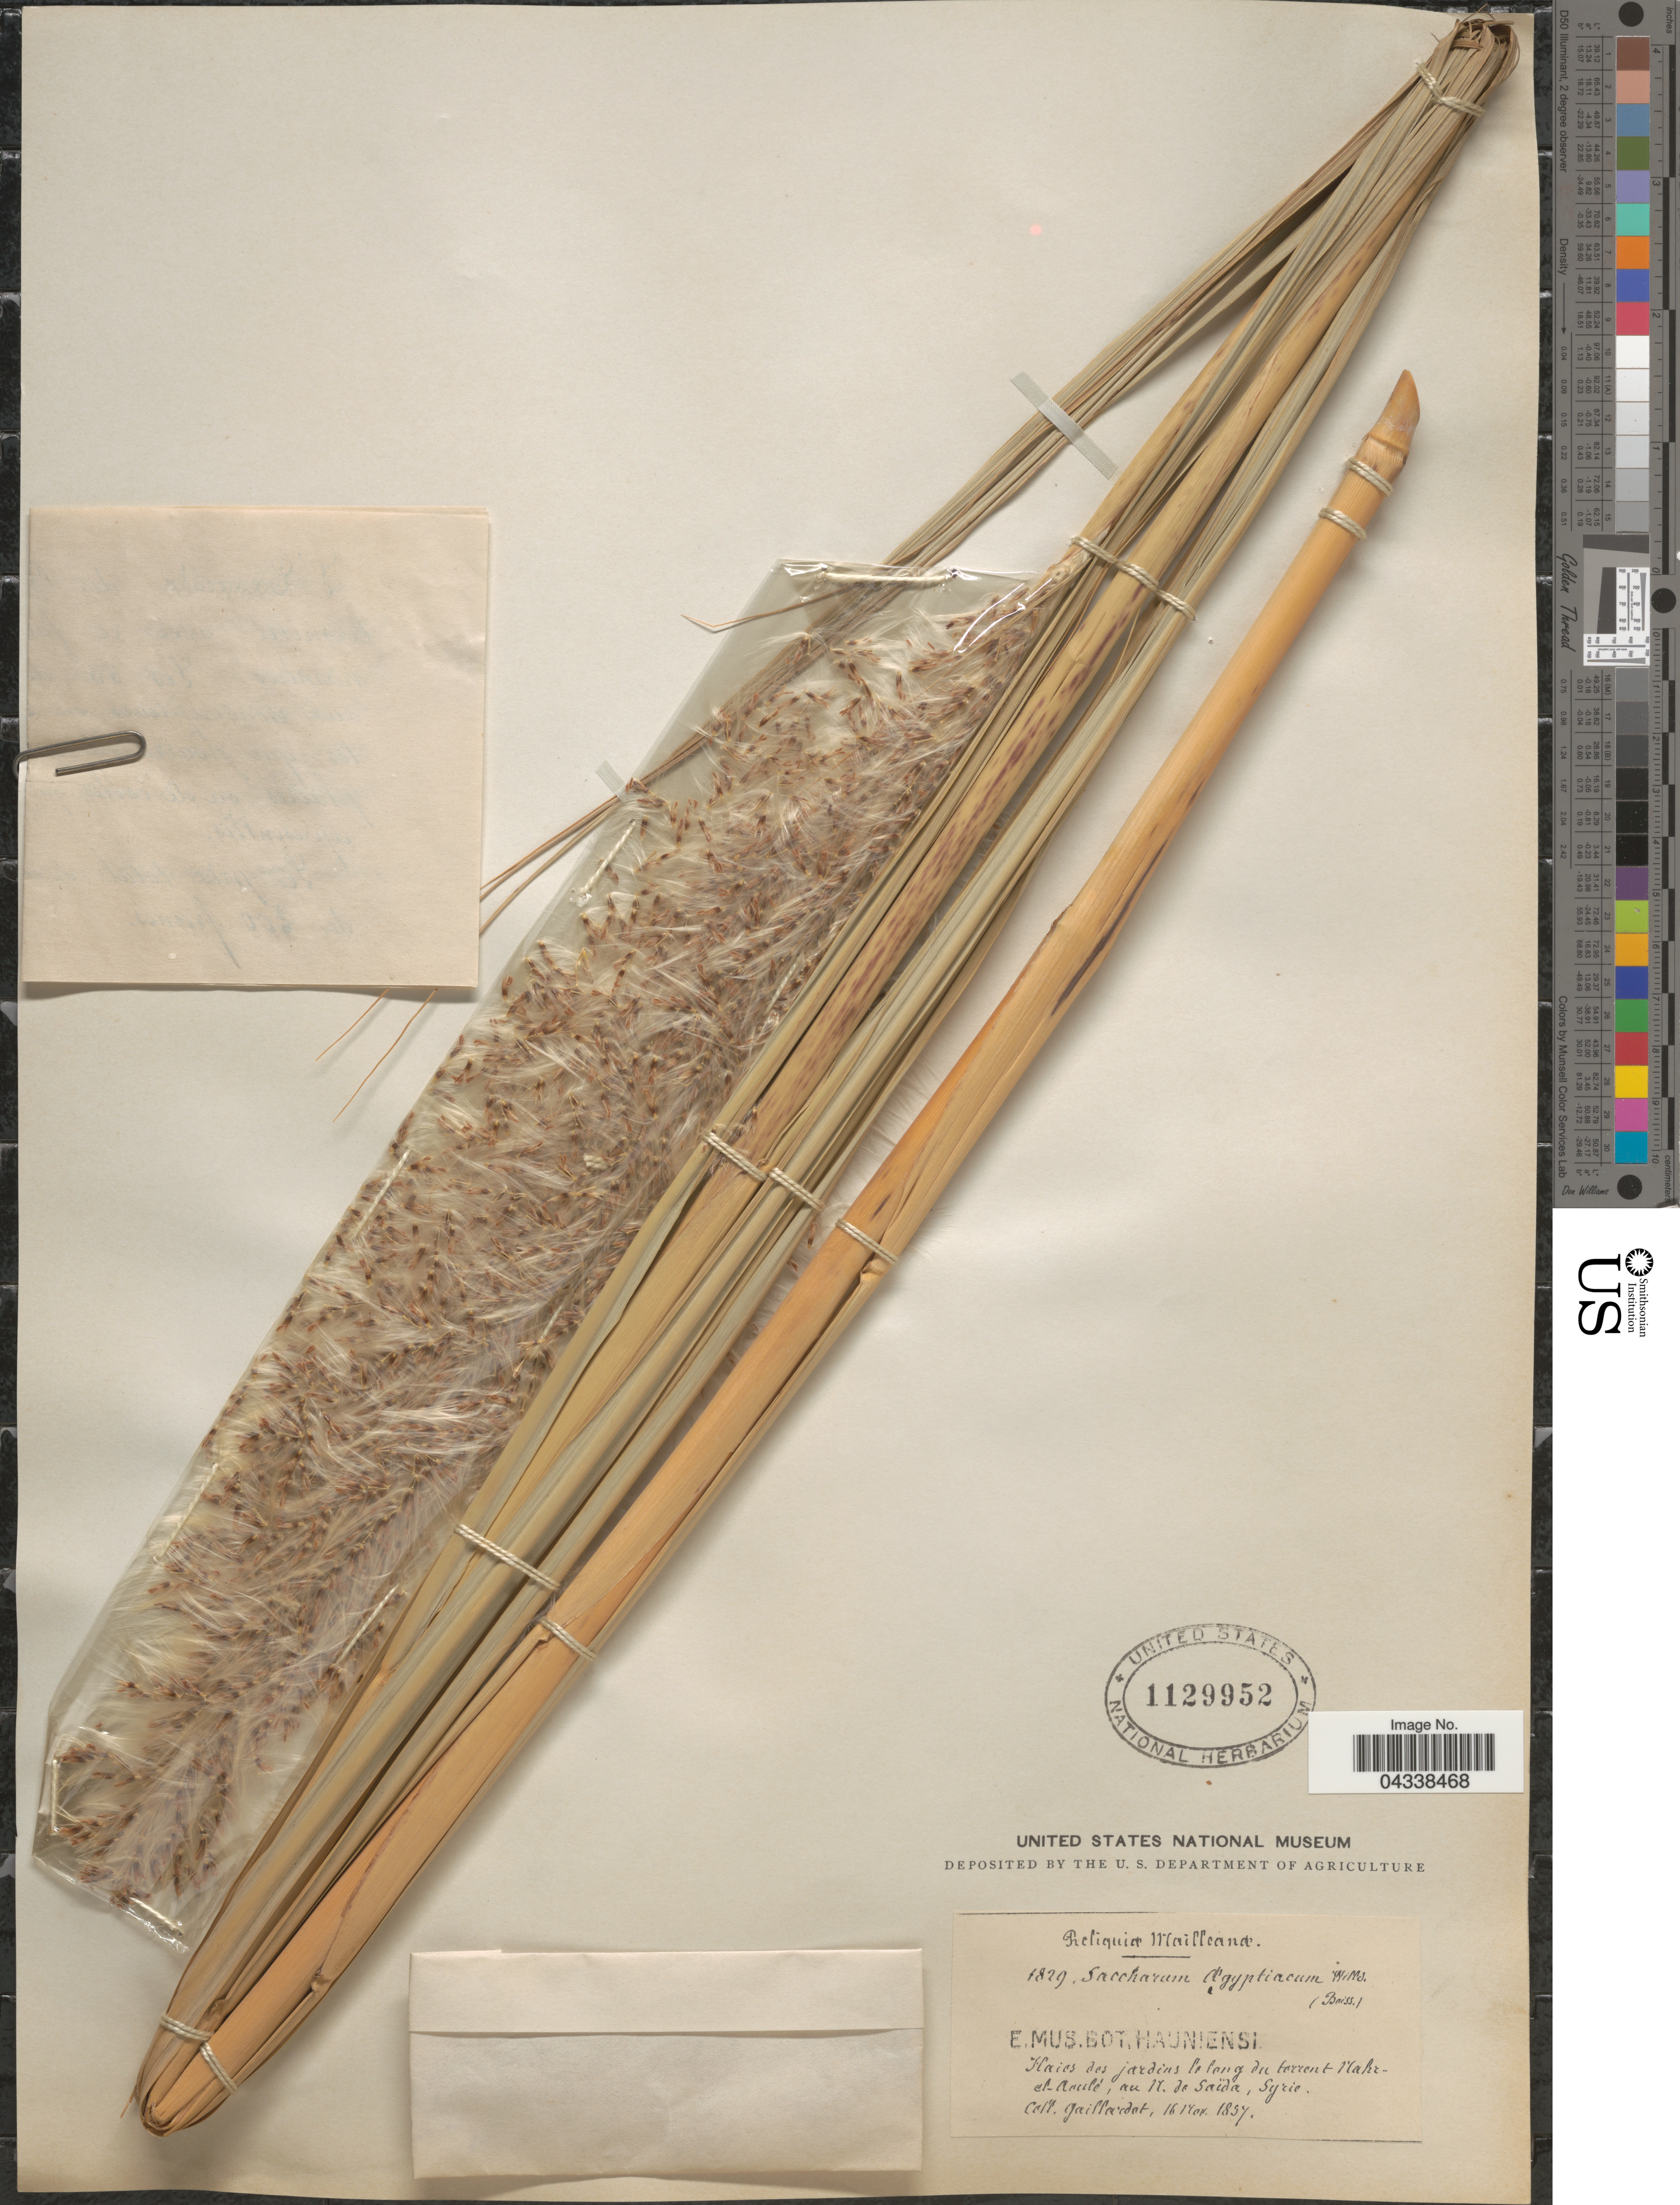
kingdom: Plantae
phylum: Tracheophyta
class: Liliopsida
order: Poales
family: Poaceae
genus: Saccharum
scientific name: Saccharum spontaneum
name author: L.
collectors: Gaillardot, --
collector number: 1829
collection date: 1837-11-16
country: Syria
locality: Haies des jardins le long du torrent Mahr-el-Maulé [interpreted], au N. de Saïda.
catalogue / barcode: US 1129952